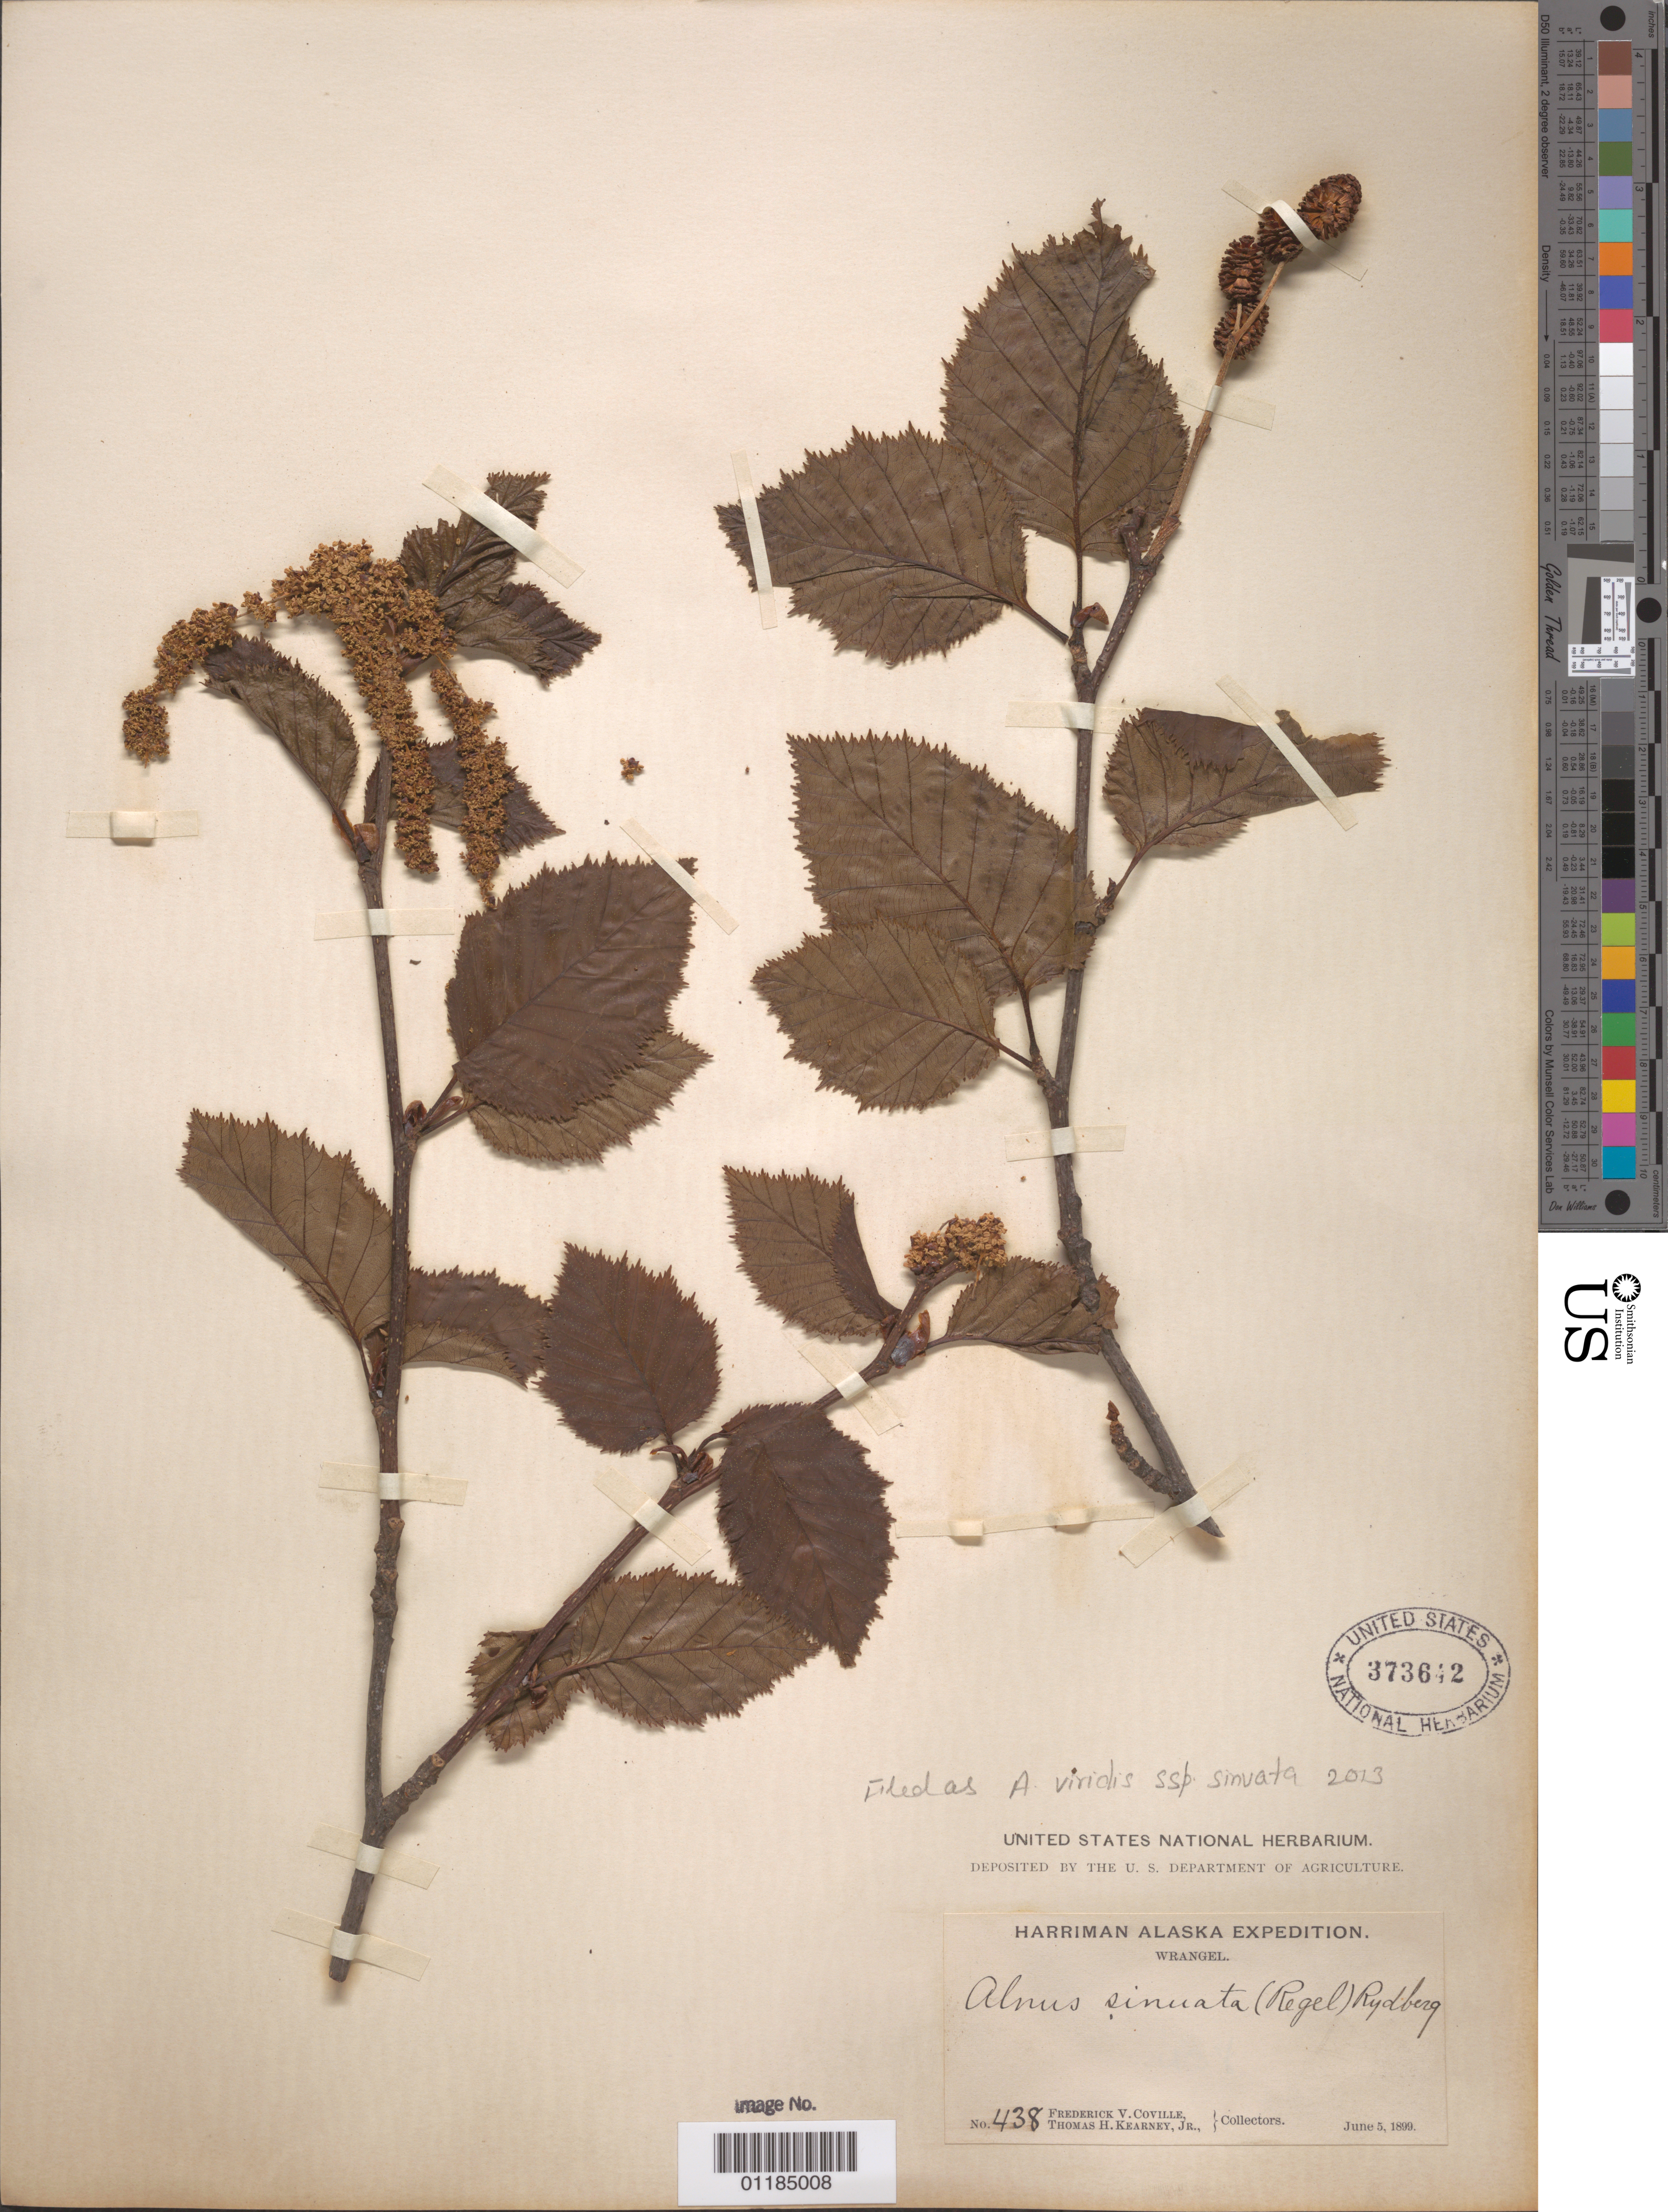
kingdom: Plantae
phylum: Tracheophyta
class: Magnoliopsida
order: Fagales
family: Betulaceae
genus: Alnus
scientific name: Alnus viridis subsp. sinuata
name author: Regel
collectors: F. V. Coville & T. H. Kearney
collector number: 438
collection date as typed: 05 Jun 1899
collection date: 1899-06-05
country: United States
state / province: Alaska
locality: Wrangell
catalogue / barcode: US 373642